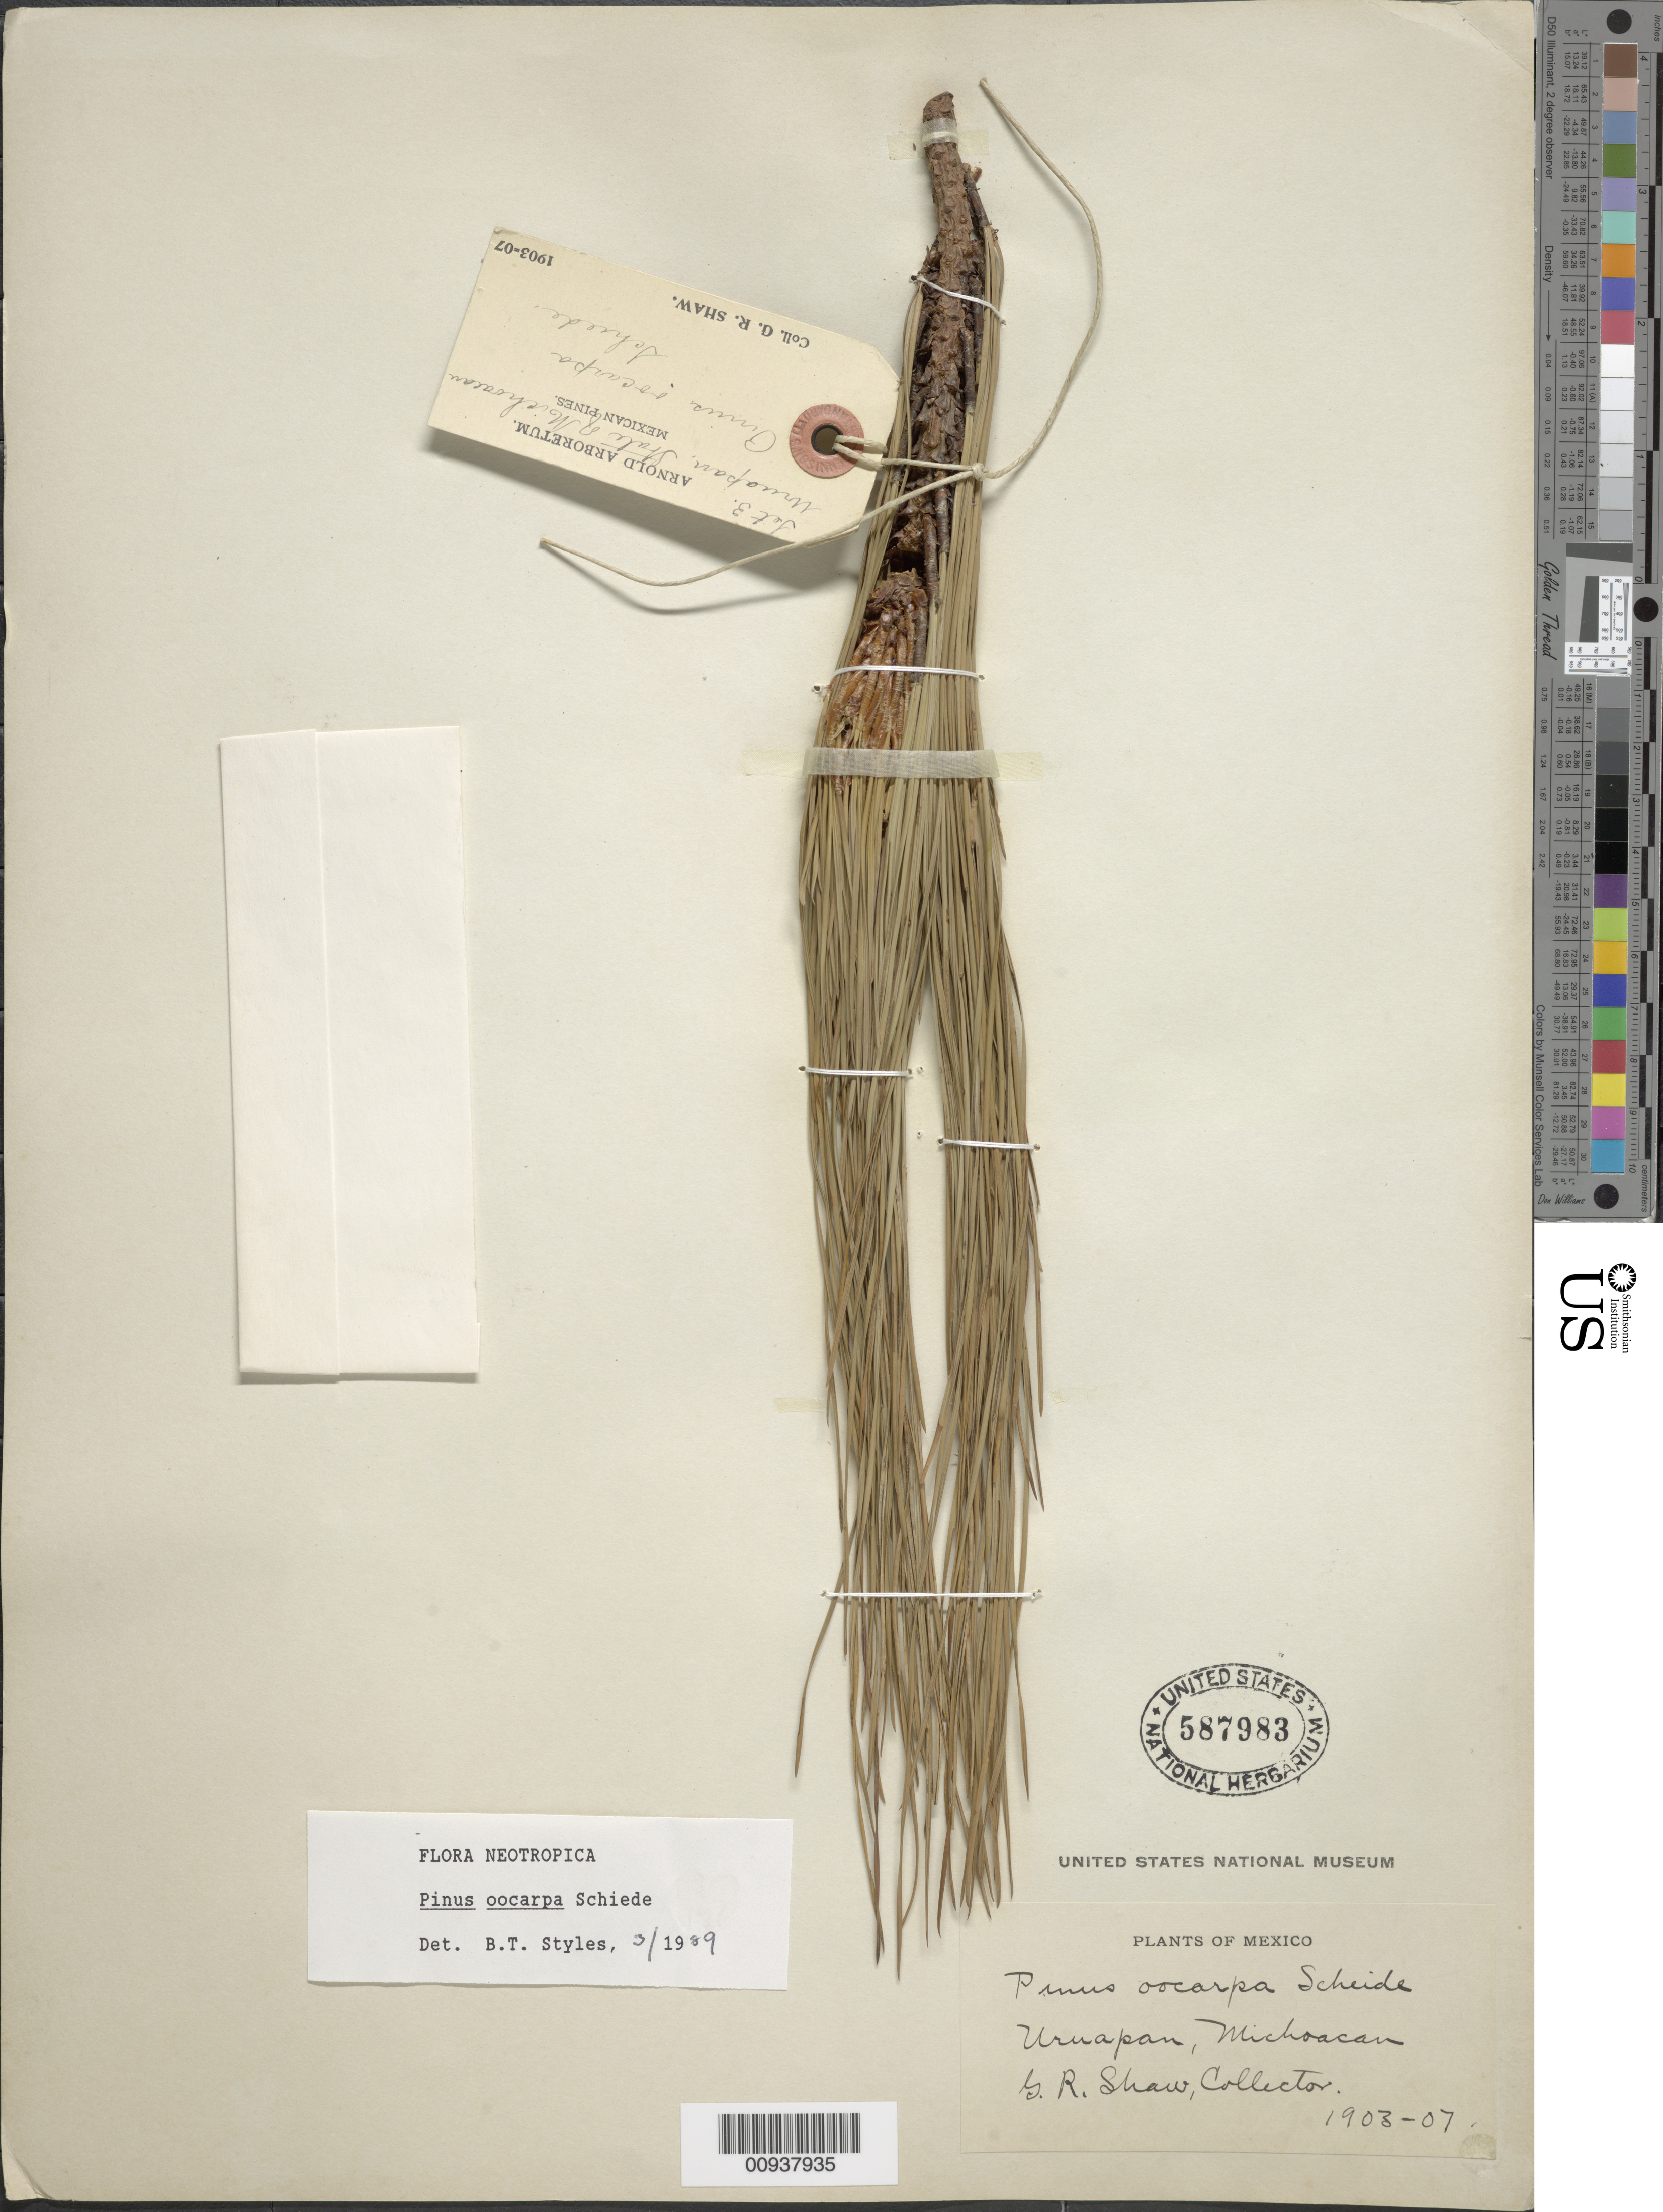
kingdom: Plantae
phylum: Tracheophyta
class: Pinopsida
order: Pinales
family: Pinaceae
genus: Pinus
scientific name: Pinus oocarpa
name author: Schiede ex Schltdl.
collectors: G. R. Shaw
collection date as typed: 1903 to -- --- 1907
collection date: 1903/1907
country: Mexico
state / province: Michoacán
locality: Uruapan.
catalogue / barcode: US 587983